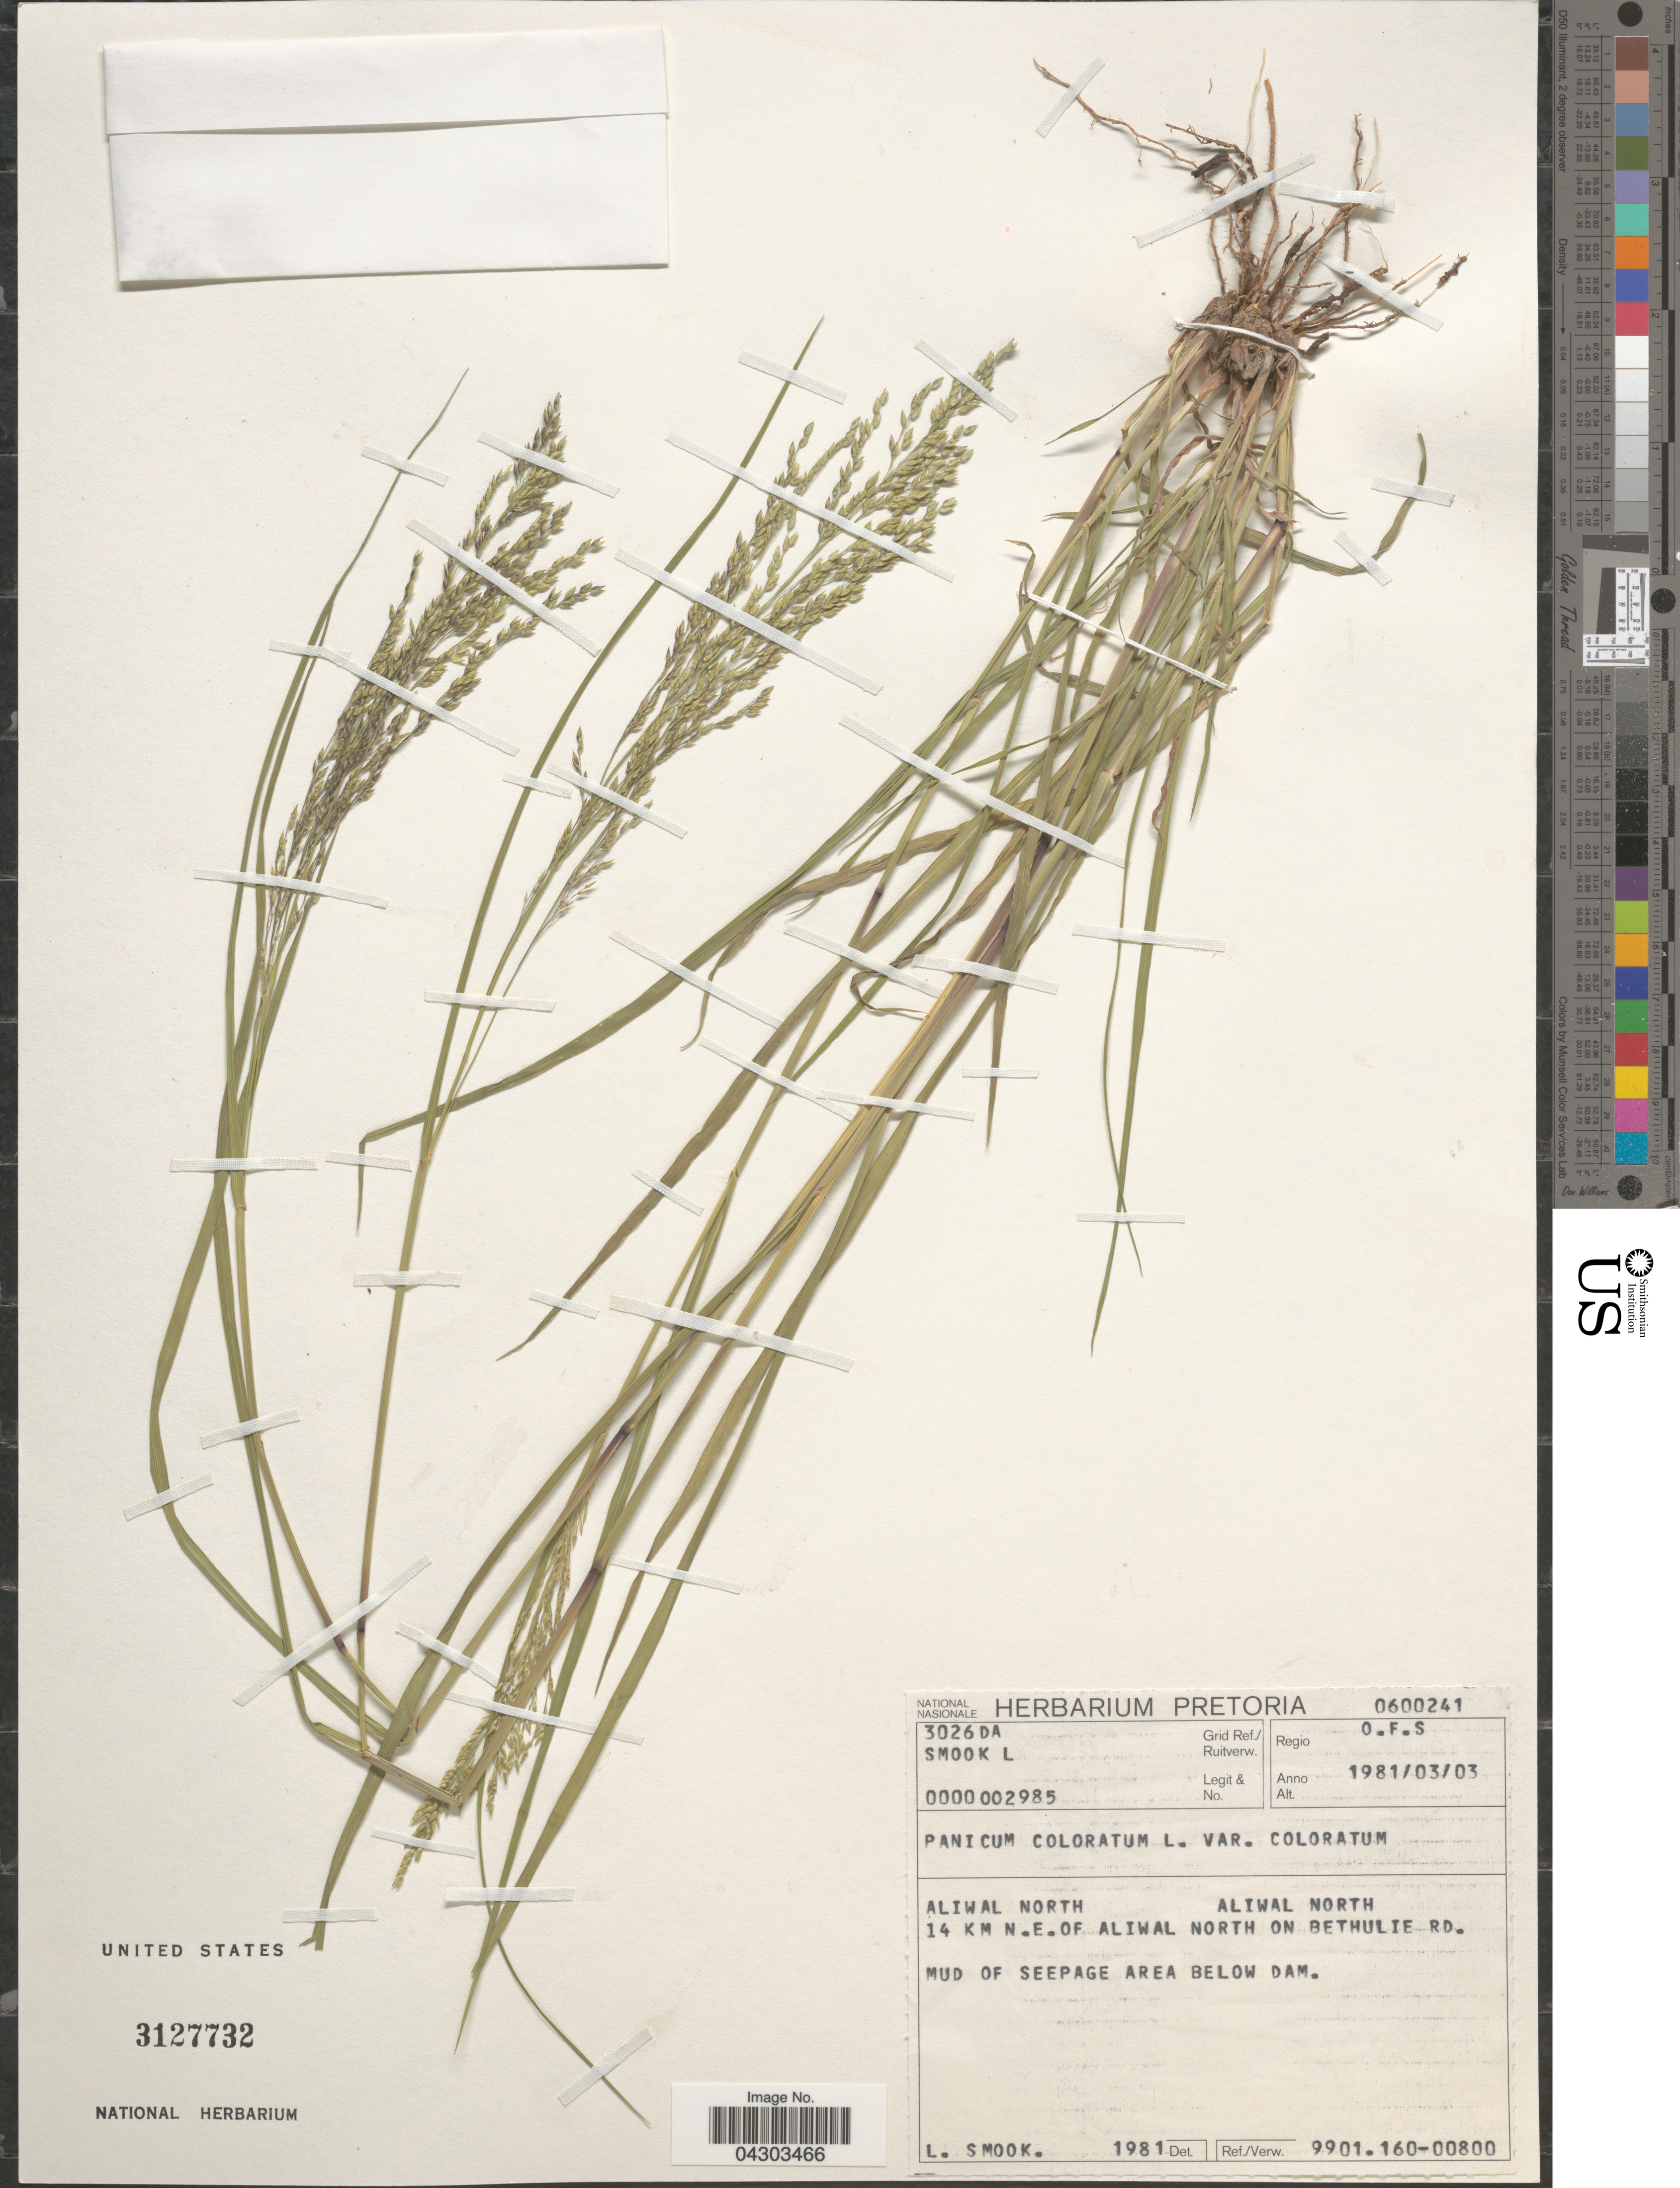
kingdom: Plantae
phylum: Tracheophyta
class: Liliopsida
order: Poales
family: Poaceae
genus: Panicum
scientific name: Panicum coloratum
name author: L.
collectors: L. Smook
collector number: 0000 002985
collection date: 1981-03-03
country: South Africa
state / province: Free State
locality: Grid Ref./Ruitverw. 3026 DA. Regio O.F.S. Aliwal North Aliwal North. 14 KM N.E. of Aliwal North on Bethulie Rd. Mud of seepage area below dam.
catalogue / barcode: US 3127732